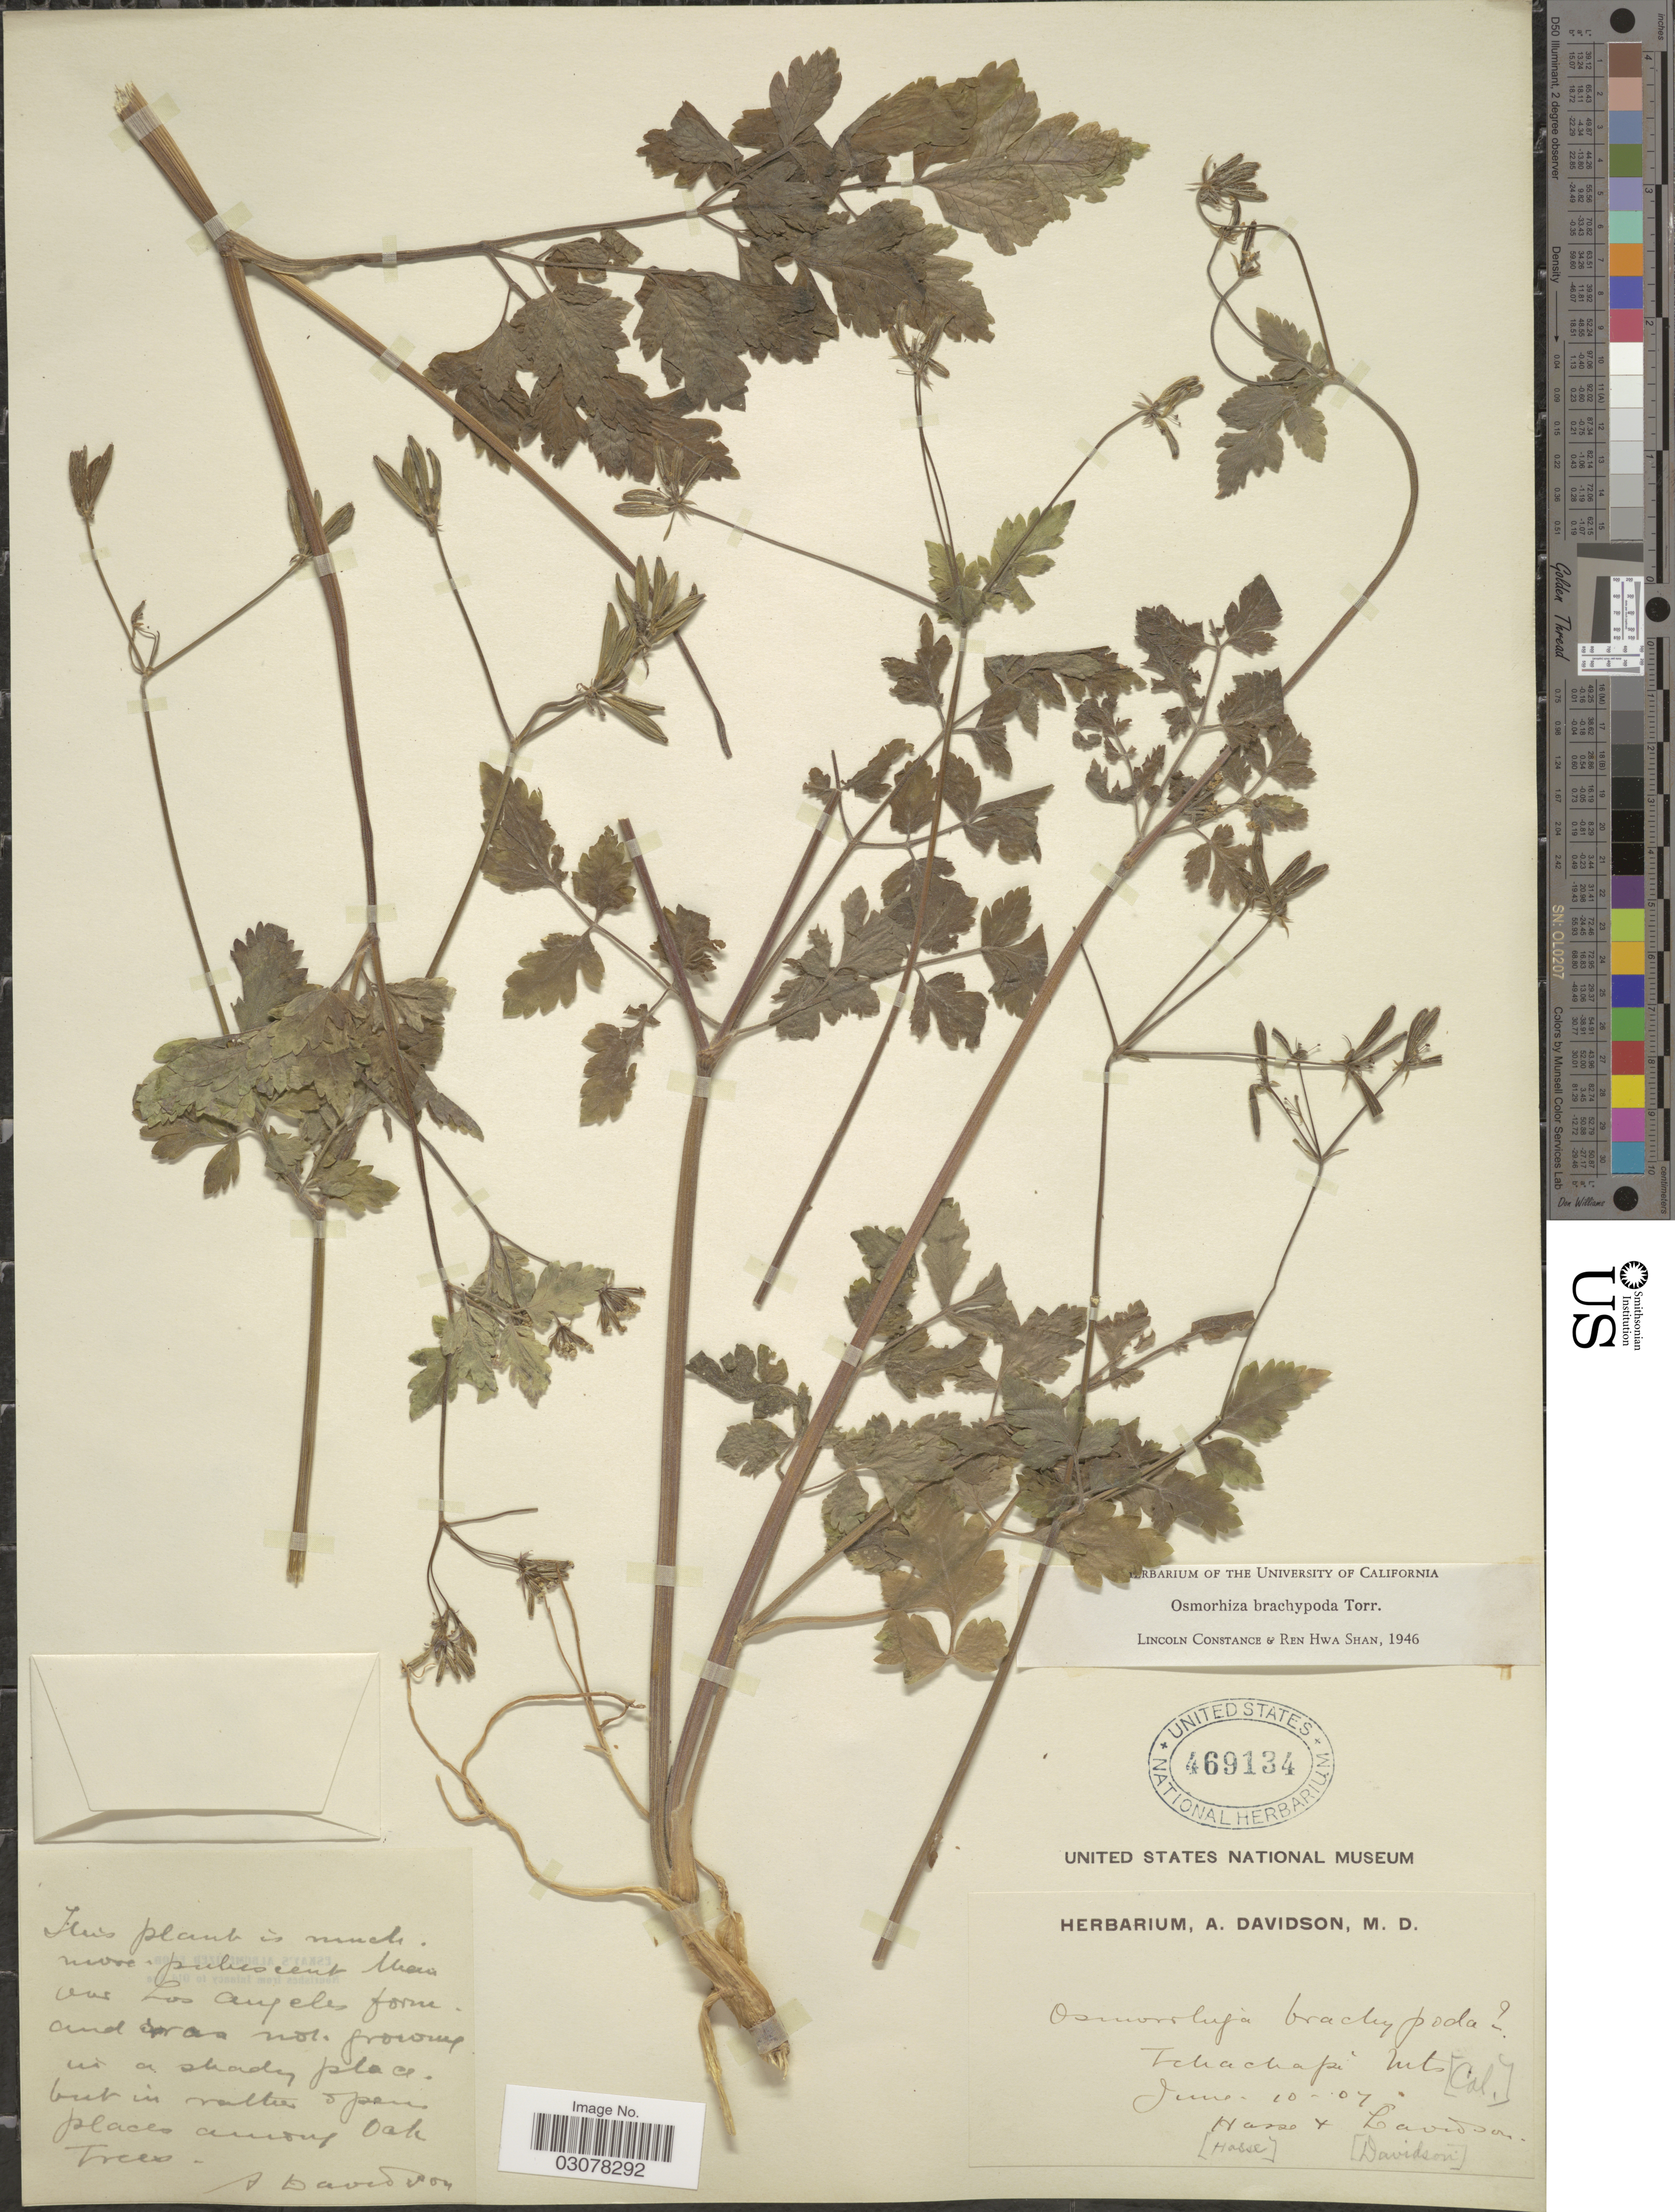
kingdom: Plantae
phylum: Tracheophyta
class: Magnoliopsida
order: Apiales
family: Apiaceae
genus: Osmorhiza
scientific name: Osmorhiza brachypoda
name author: Torr. ex Durand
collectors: -. Hasse & A. Davidson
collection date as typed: Transcribed d/m/y: 10/6/7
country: United States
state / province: California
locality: Tchachapi Mt. [Cal.].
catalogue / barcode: US 469134